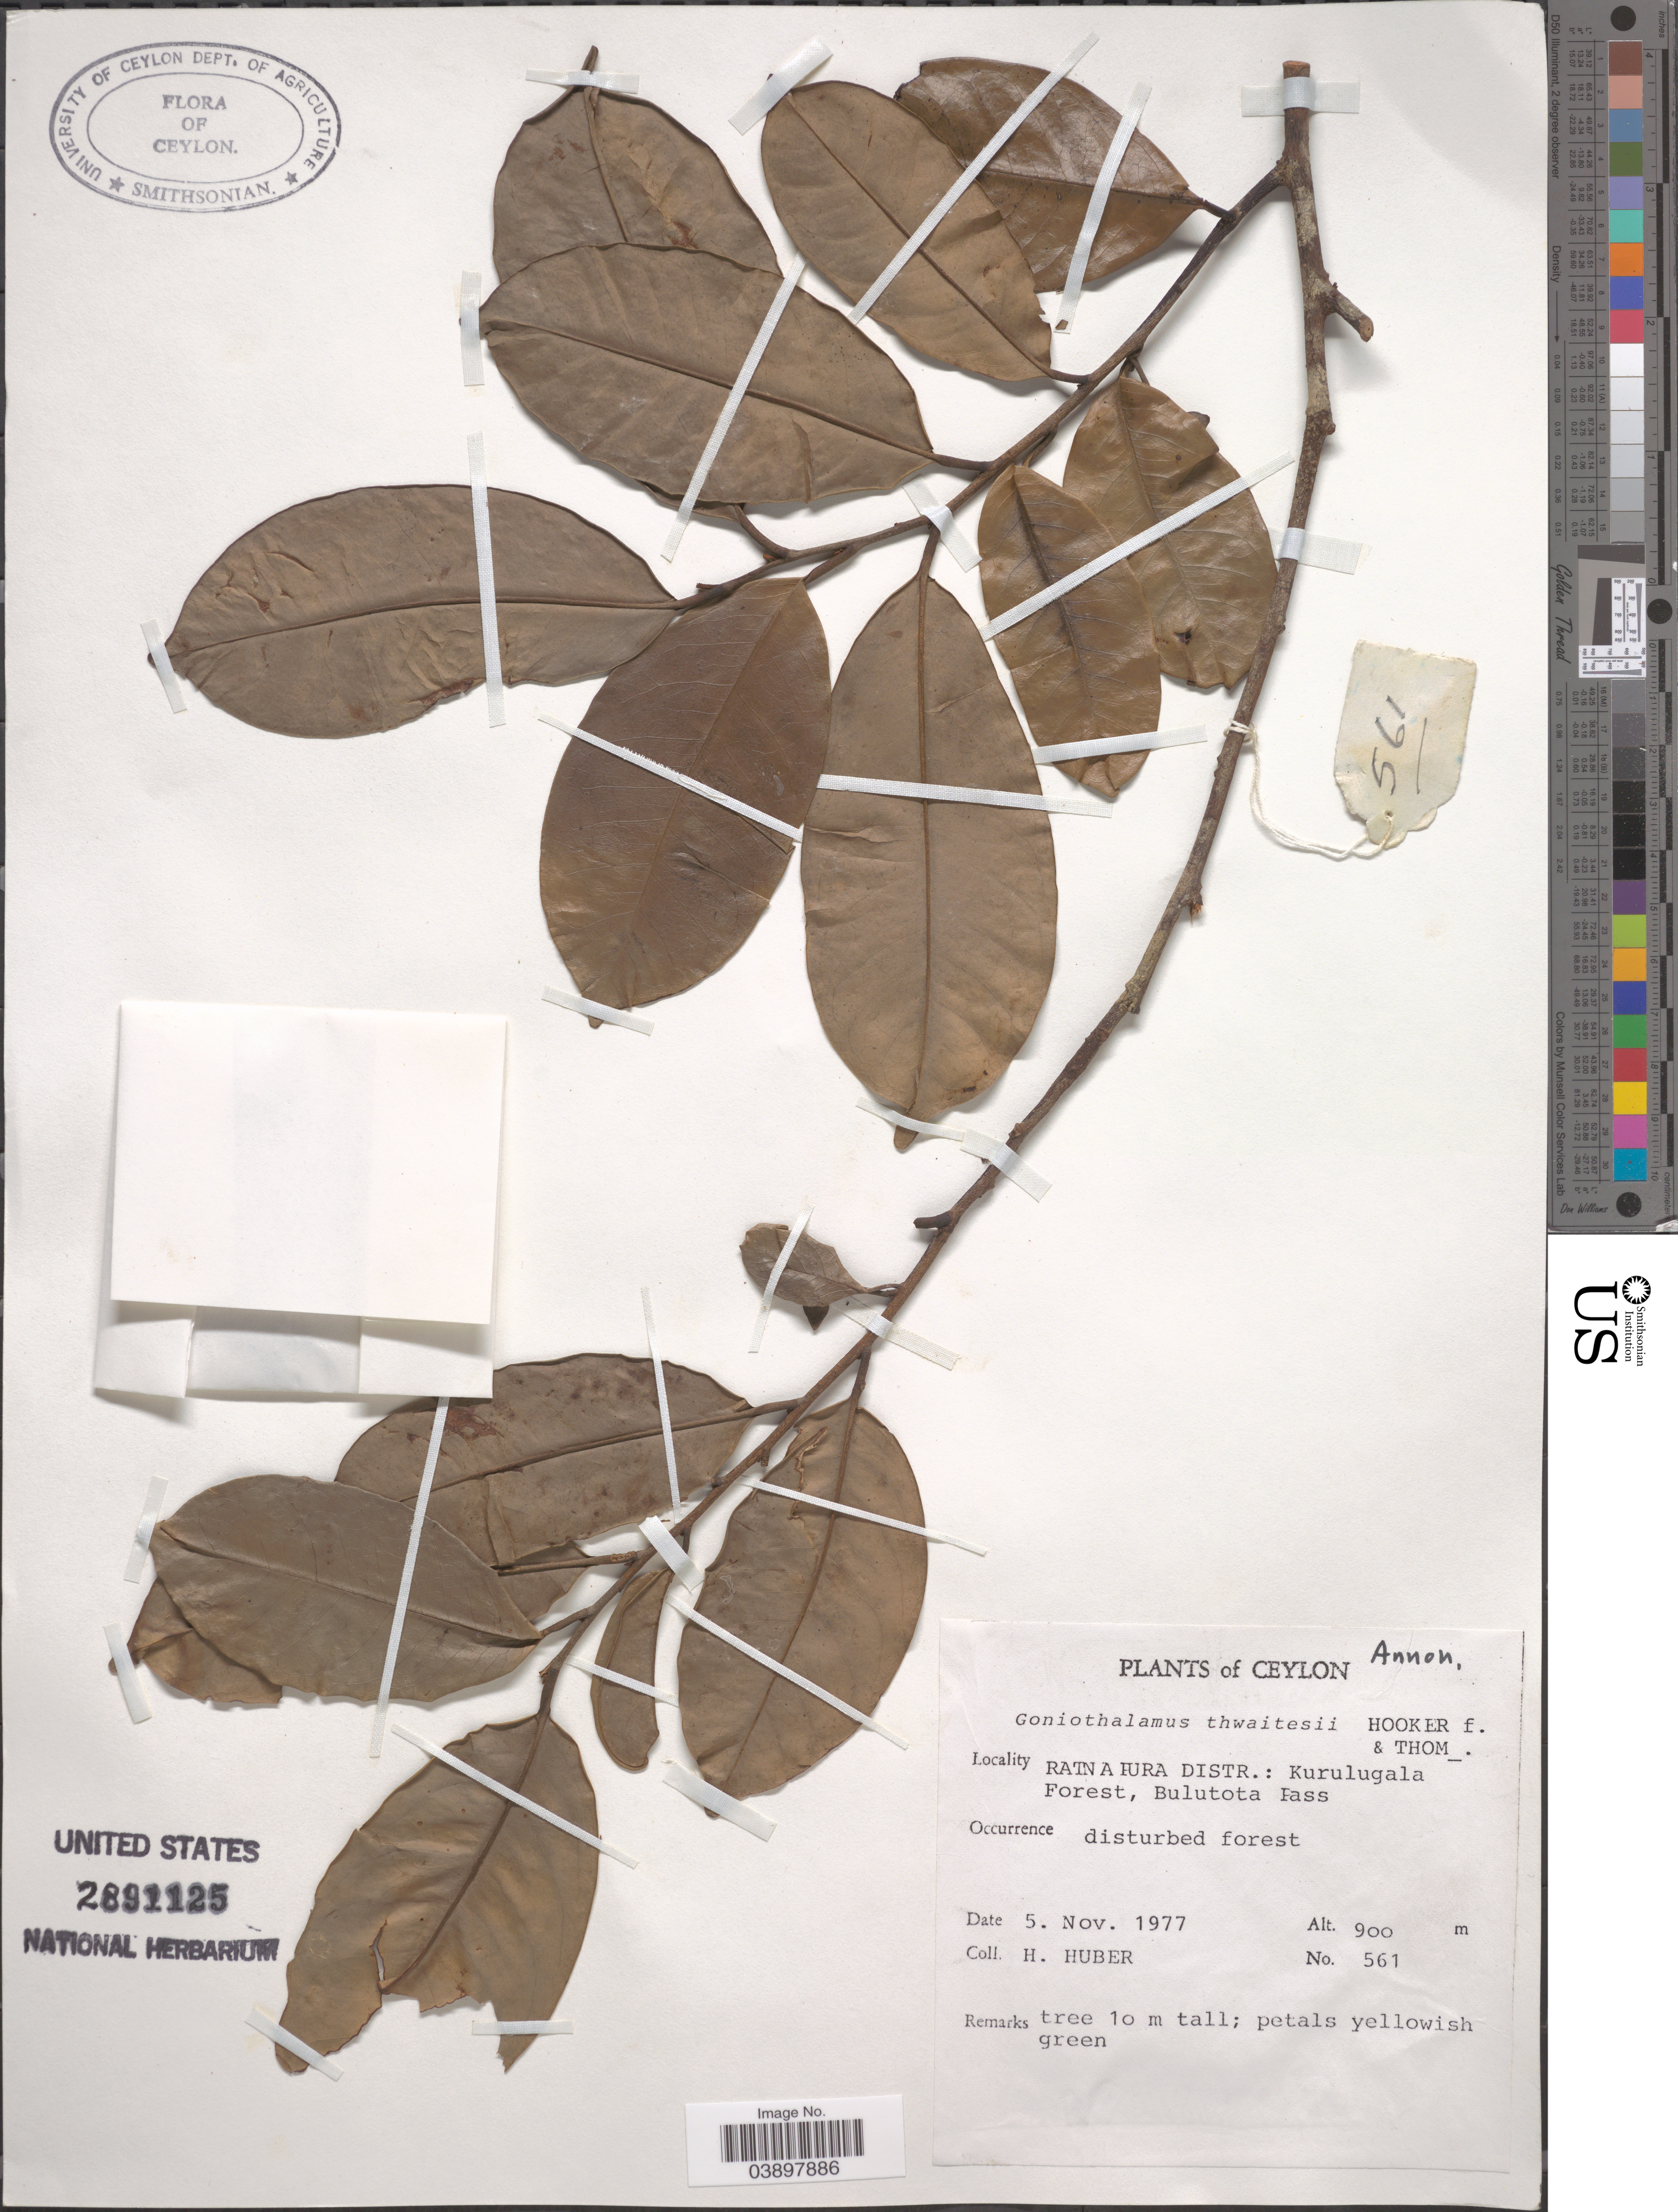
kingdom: Plantae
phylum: Tracheophyta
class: Magnoliopsida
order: Magnoliales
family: Annonaceae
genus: Goniothalamus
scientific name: Goniothalamus thwaitesii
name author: Hook. f. & Thomson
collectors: H. Huber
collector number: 561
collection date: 1977-11-05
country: Sri Lanka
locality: Ceylon. Ratnapura Distr.: Kurulugala Forest, Bulutota Pass.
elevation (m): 900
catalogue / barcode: US 2891125